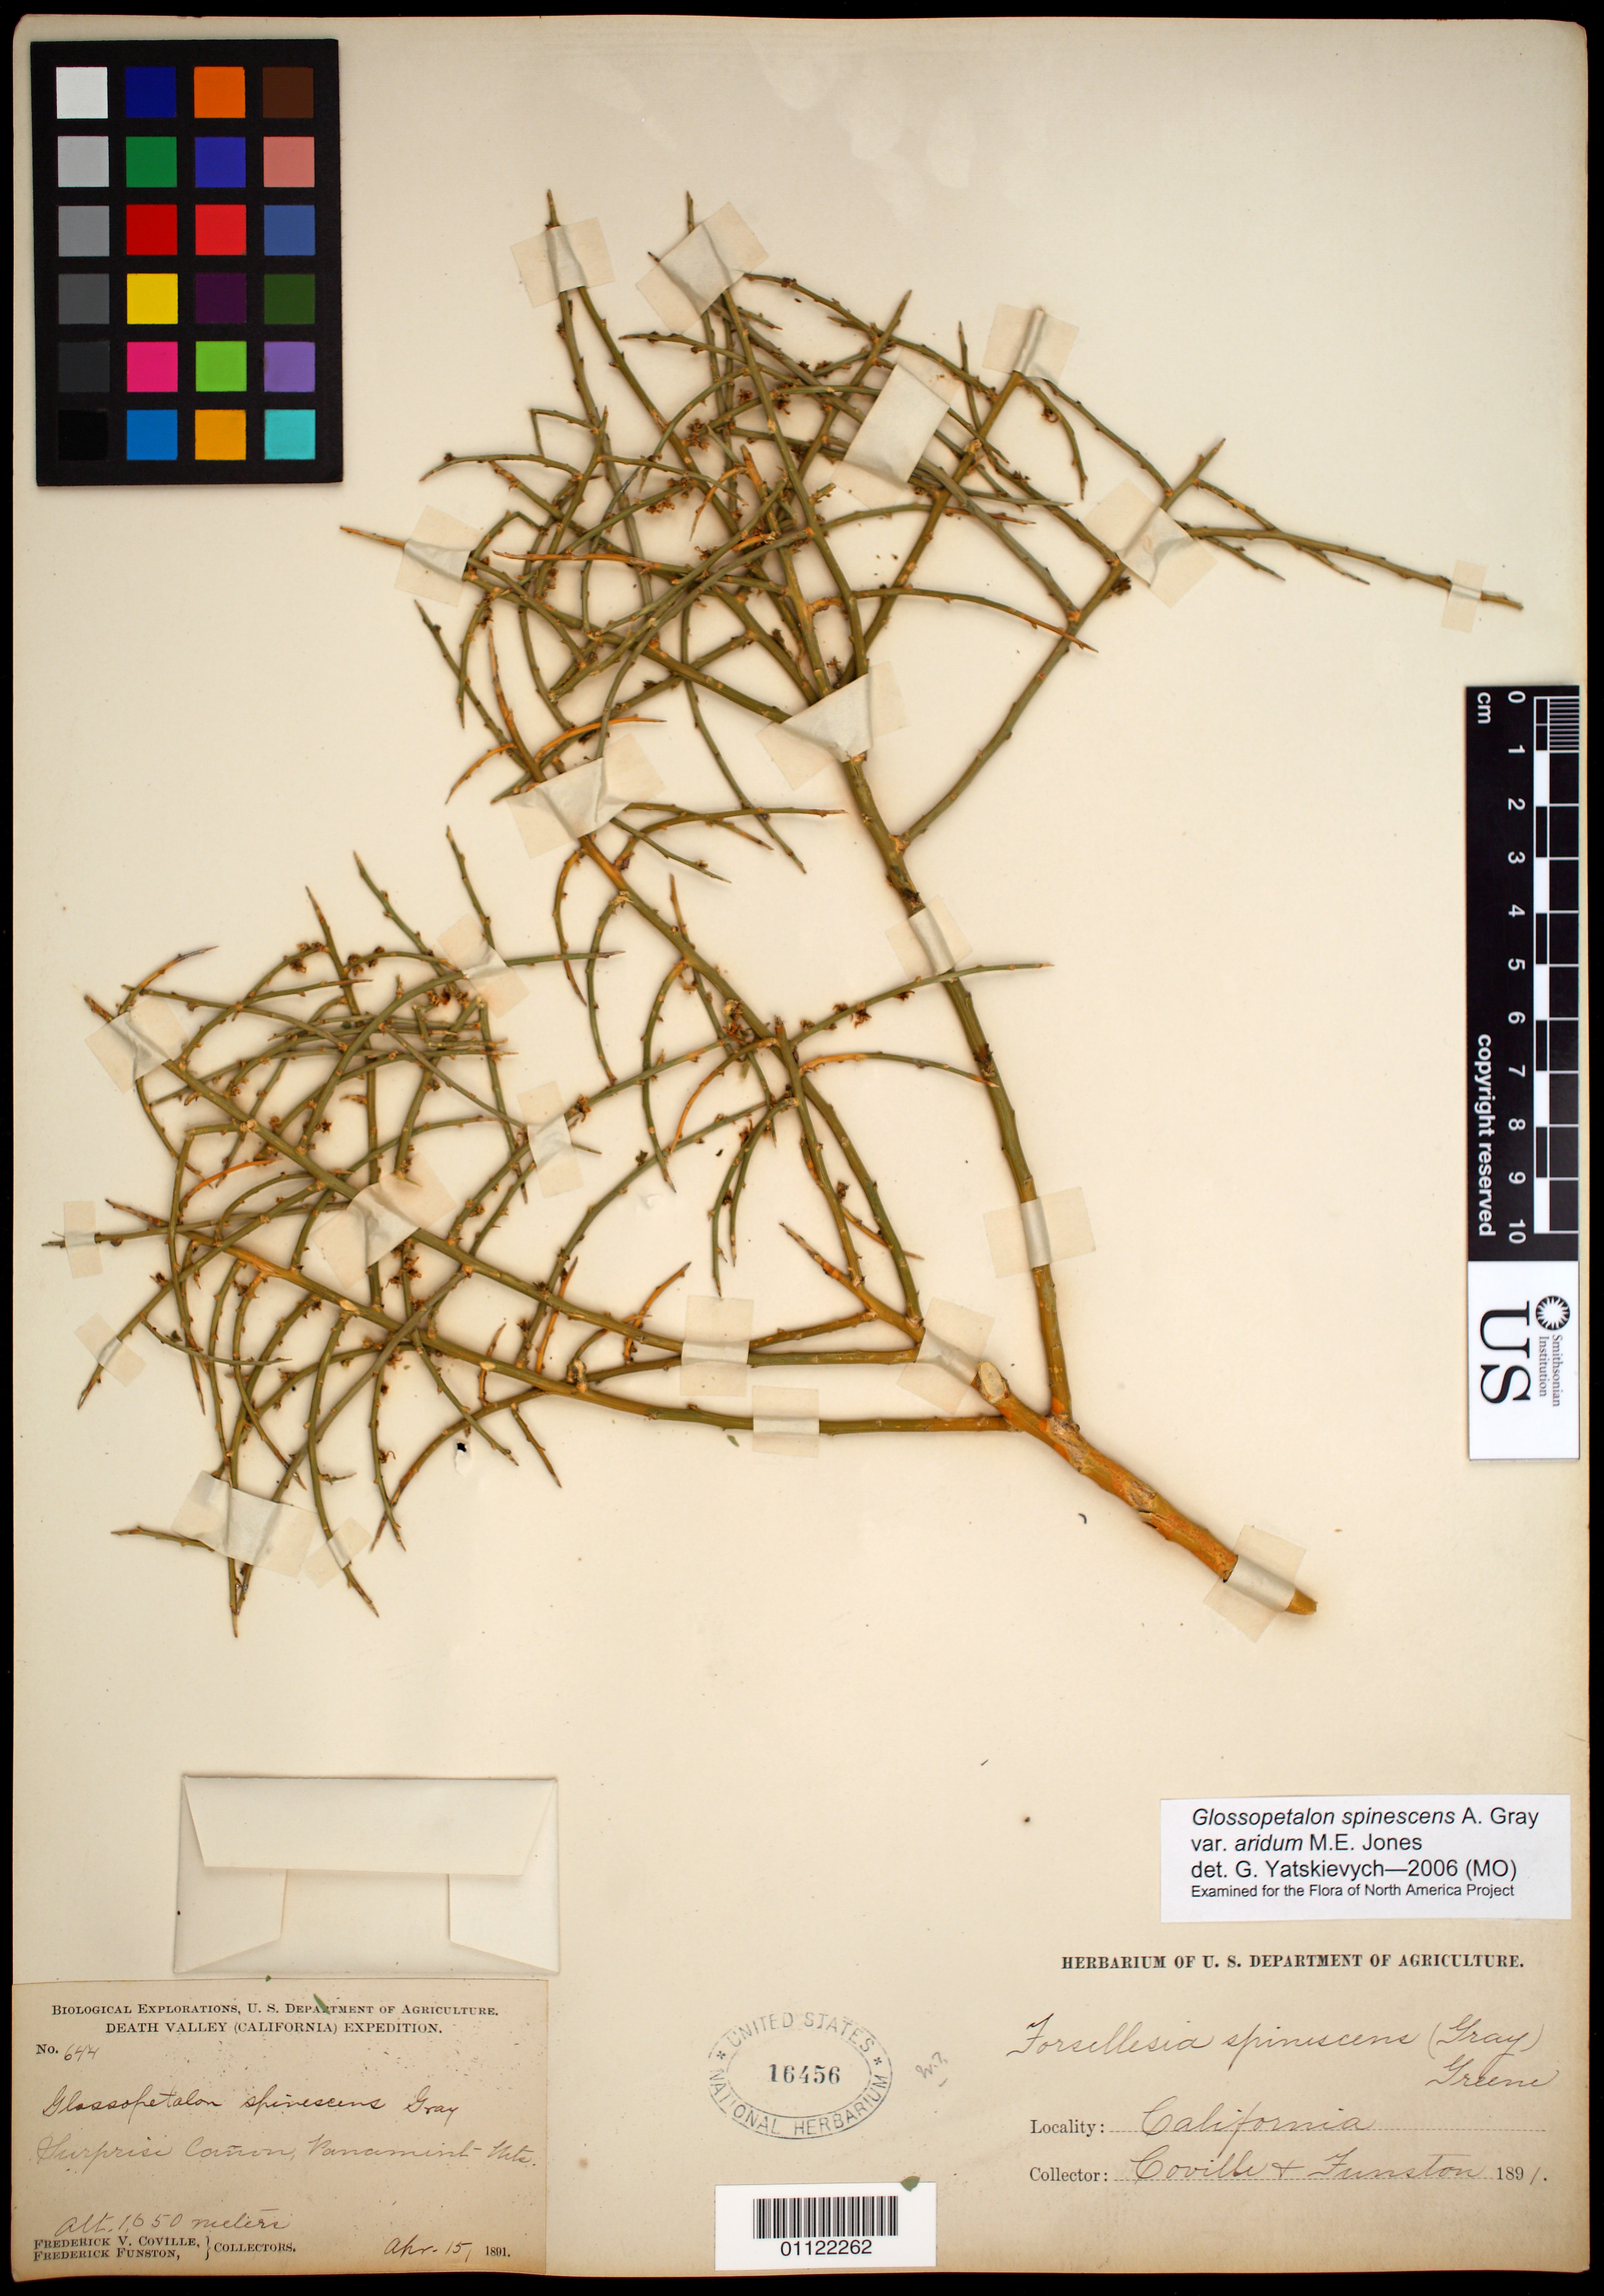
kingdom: Plantae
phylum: Tracheophyta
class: Magnoliopsida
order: Crossosomatales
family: Crossosomataceae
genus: Glossopetalon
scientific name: Glossopetalon spinescens var. aridum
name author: M.E. Jones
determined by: Yatskievych, G.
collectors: F. V. Coville & F. Funston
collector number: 644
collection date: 1891-04-15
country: United States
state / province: California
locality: Surprise Canyon, Panamint Mts.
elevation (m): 1650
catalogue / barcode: US 16456